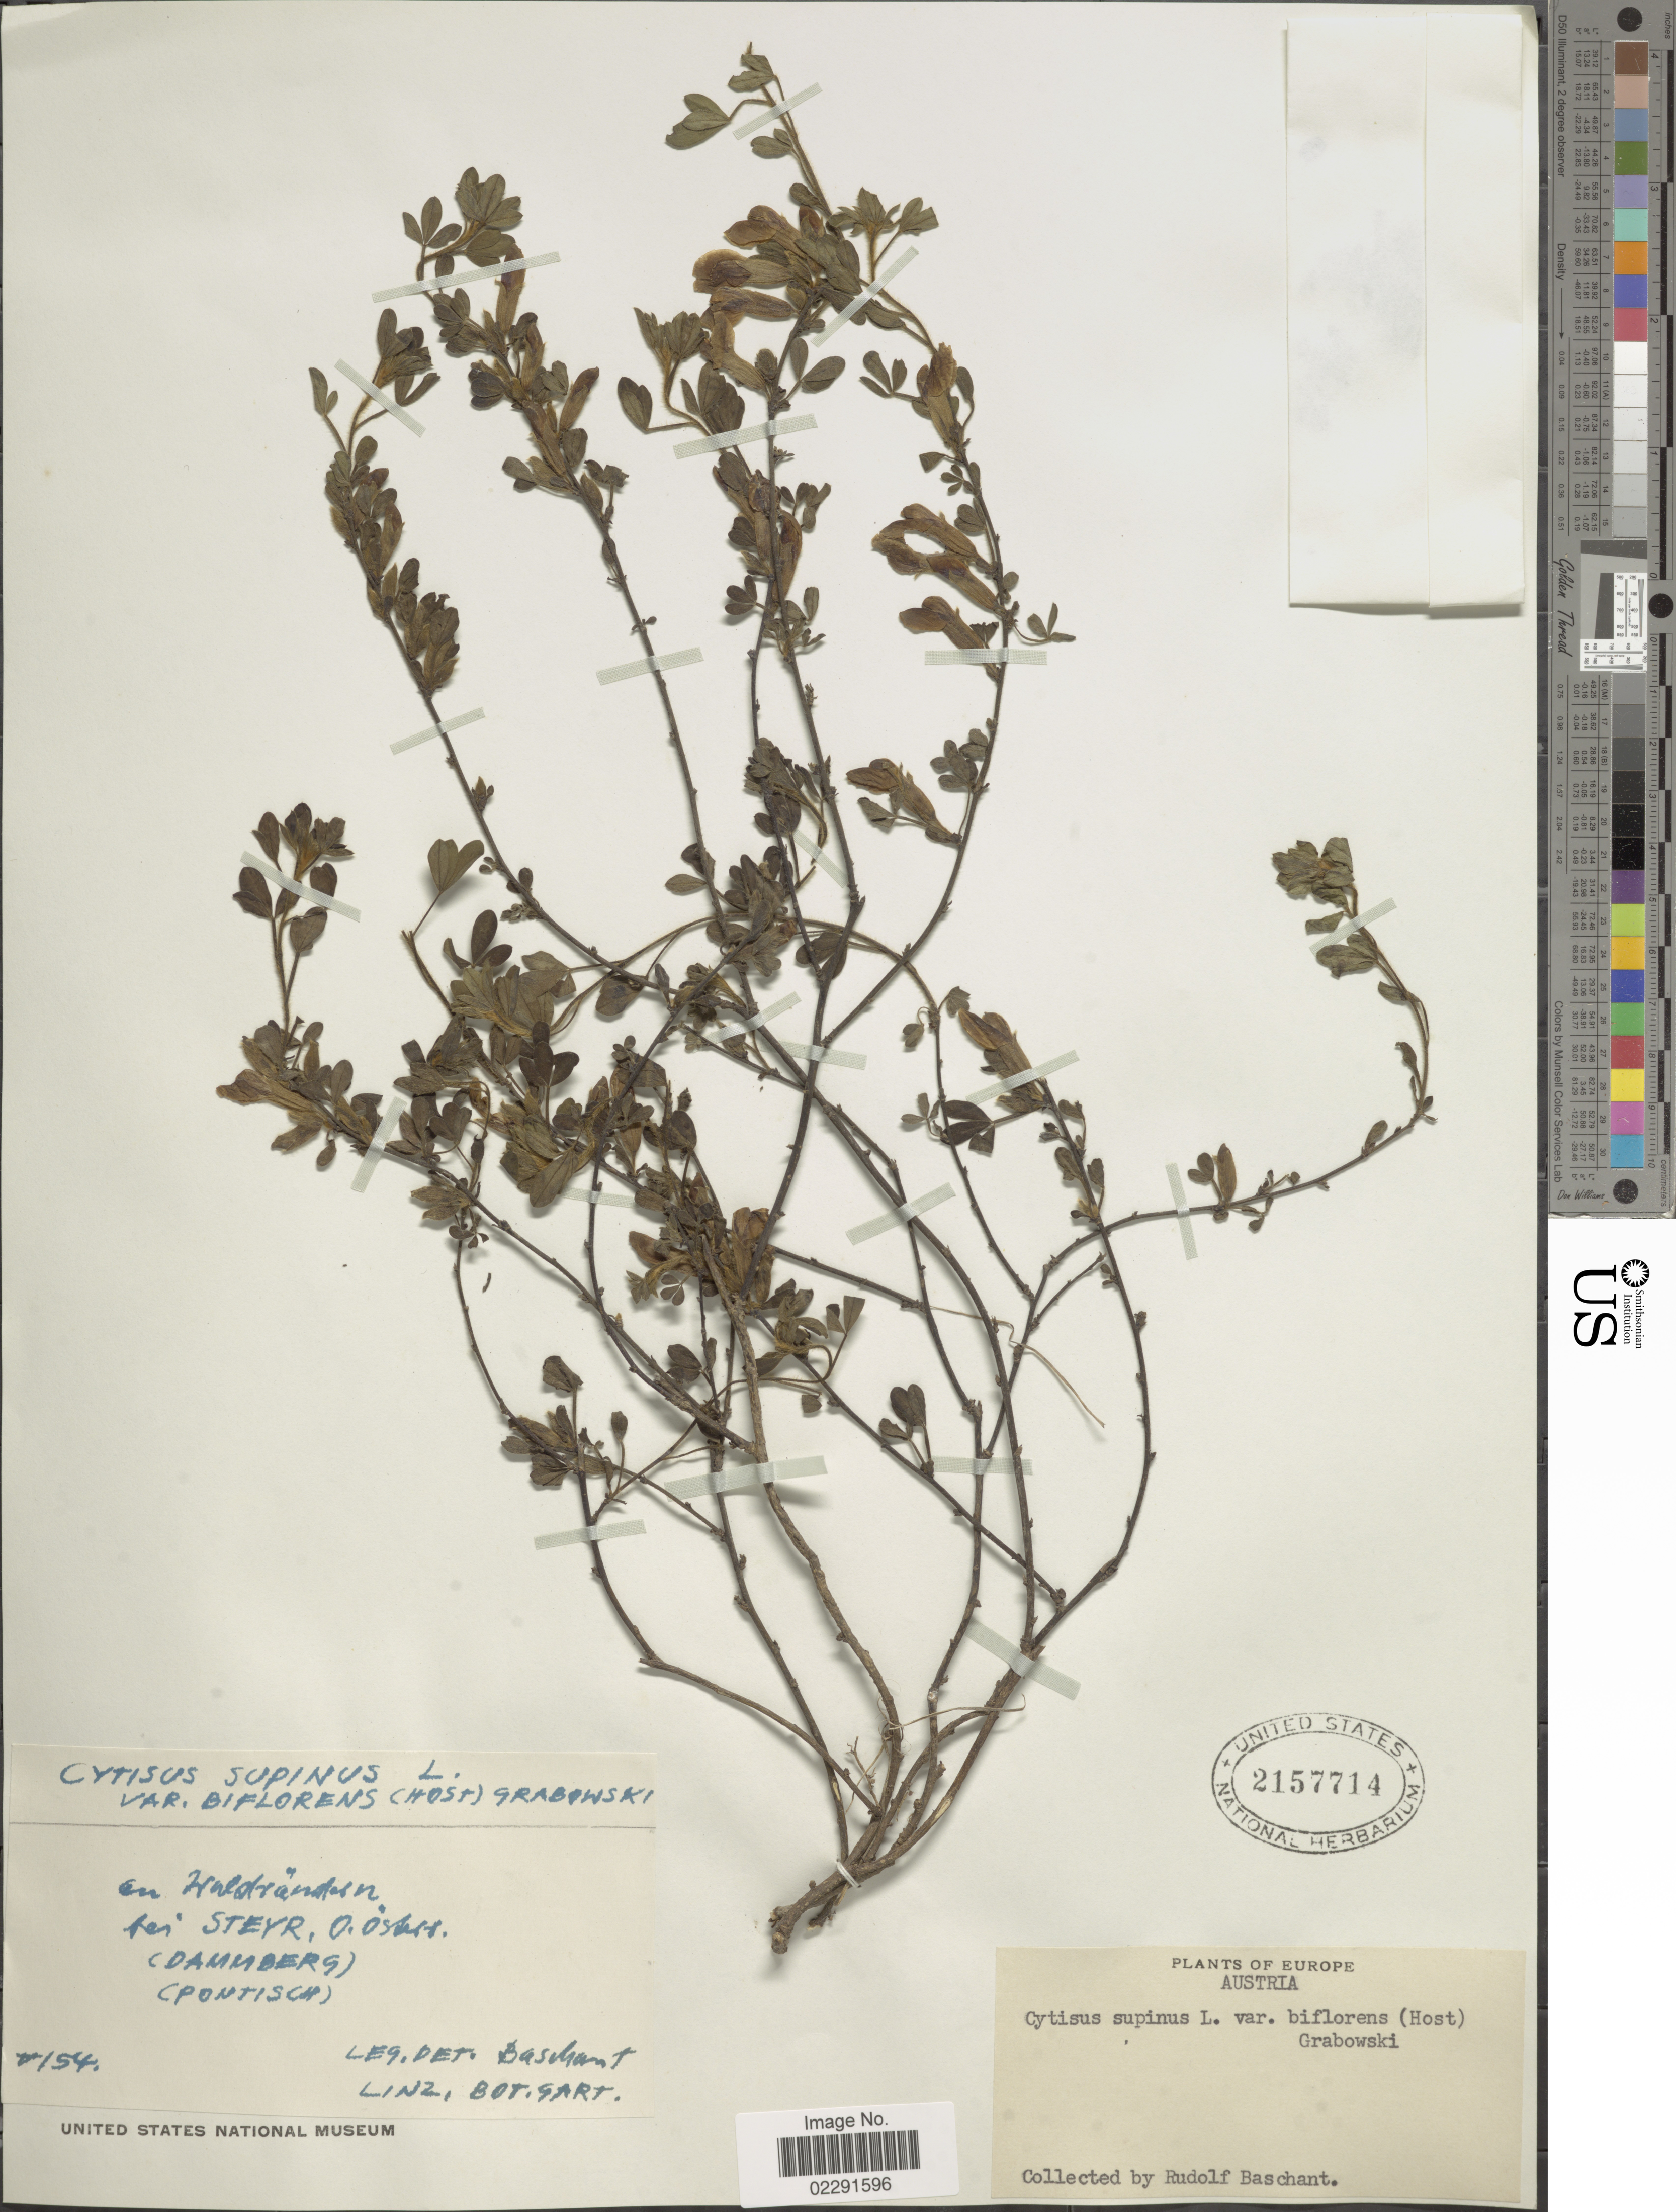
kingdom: Plantae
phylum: Tracheophyta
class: Magnoliopsida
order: Fabales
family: Fabaceae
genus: Cytisus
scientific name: Cytisus supinus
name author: L.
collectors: R. Baschant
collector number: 154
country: Austria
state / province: Steiermark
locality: En Waldranden bei Steyr, O. Oskrt (Dammberg) (Pontisch). [interpreted]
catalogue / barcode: US 2157714